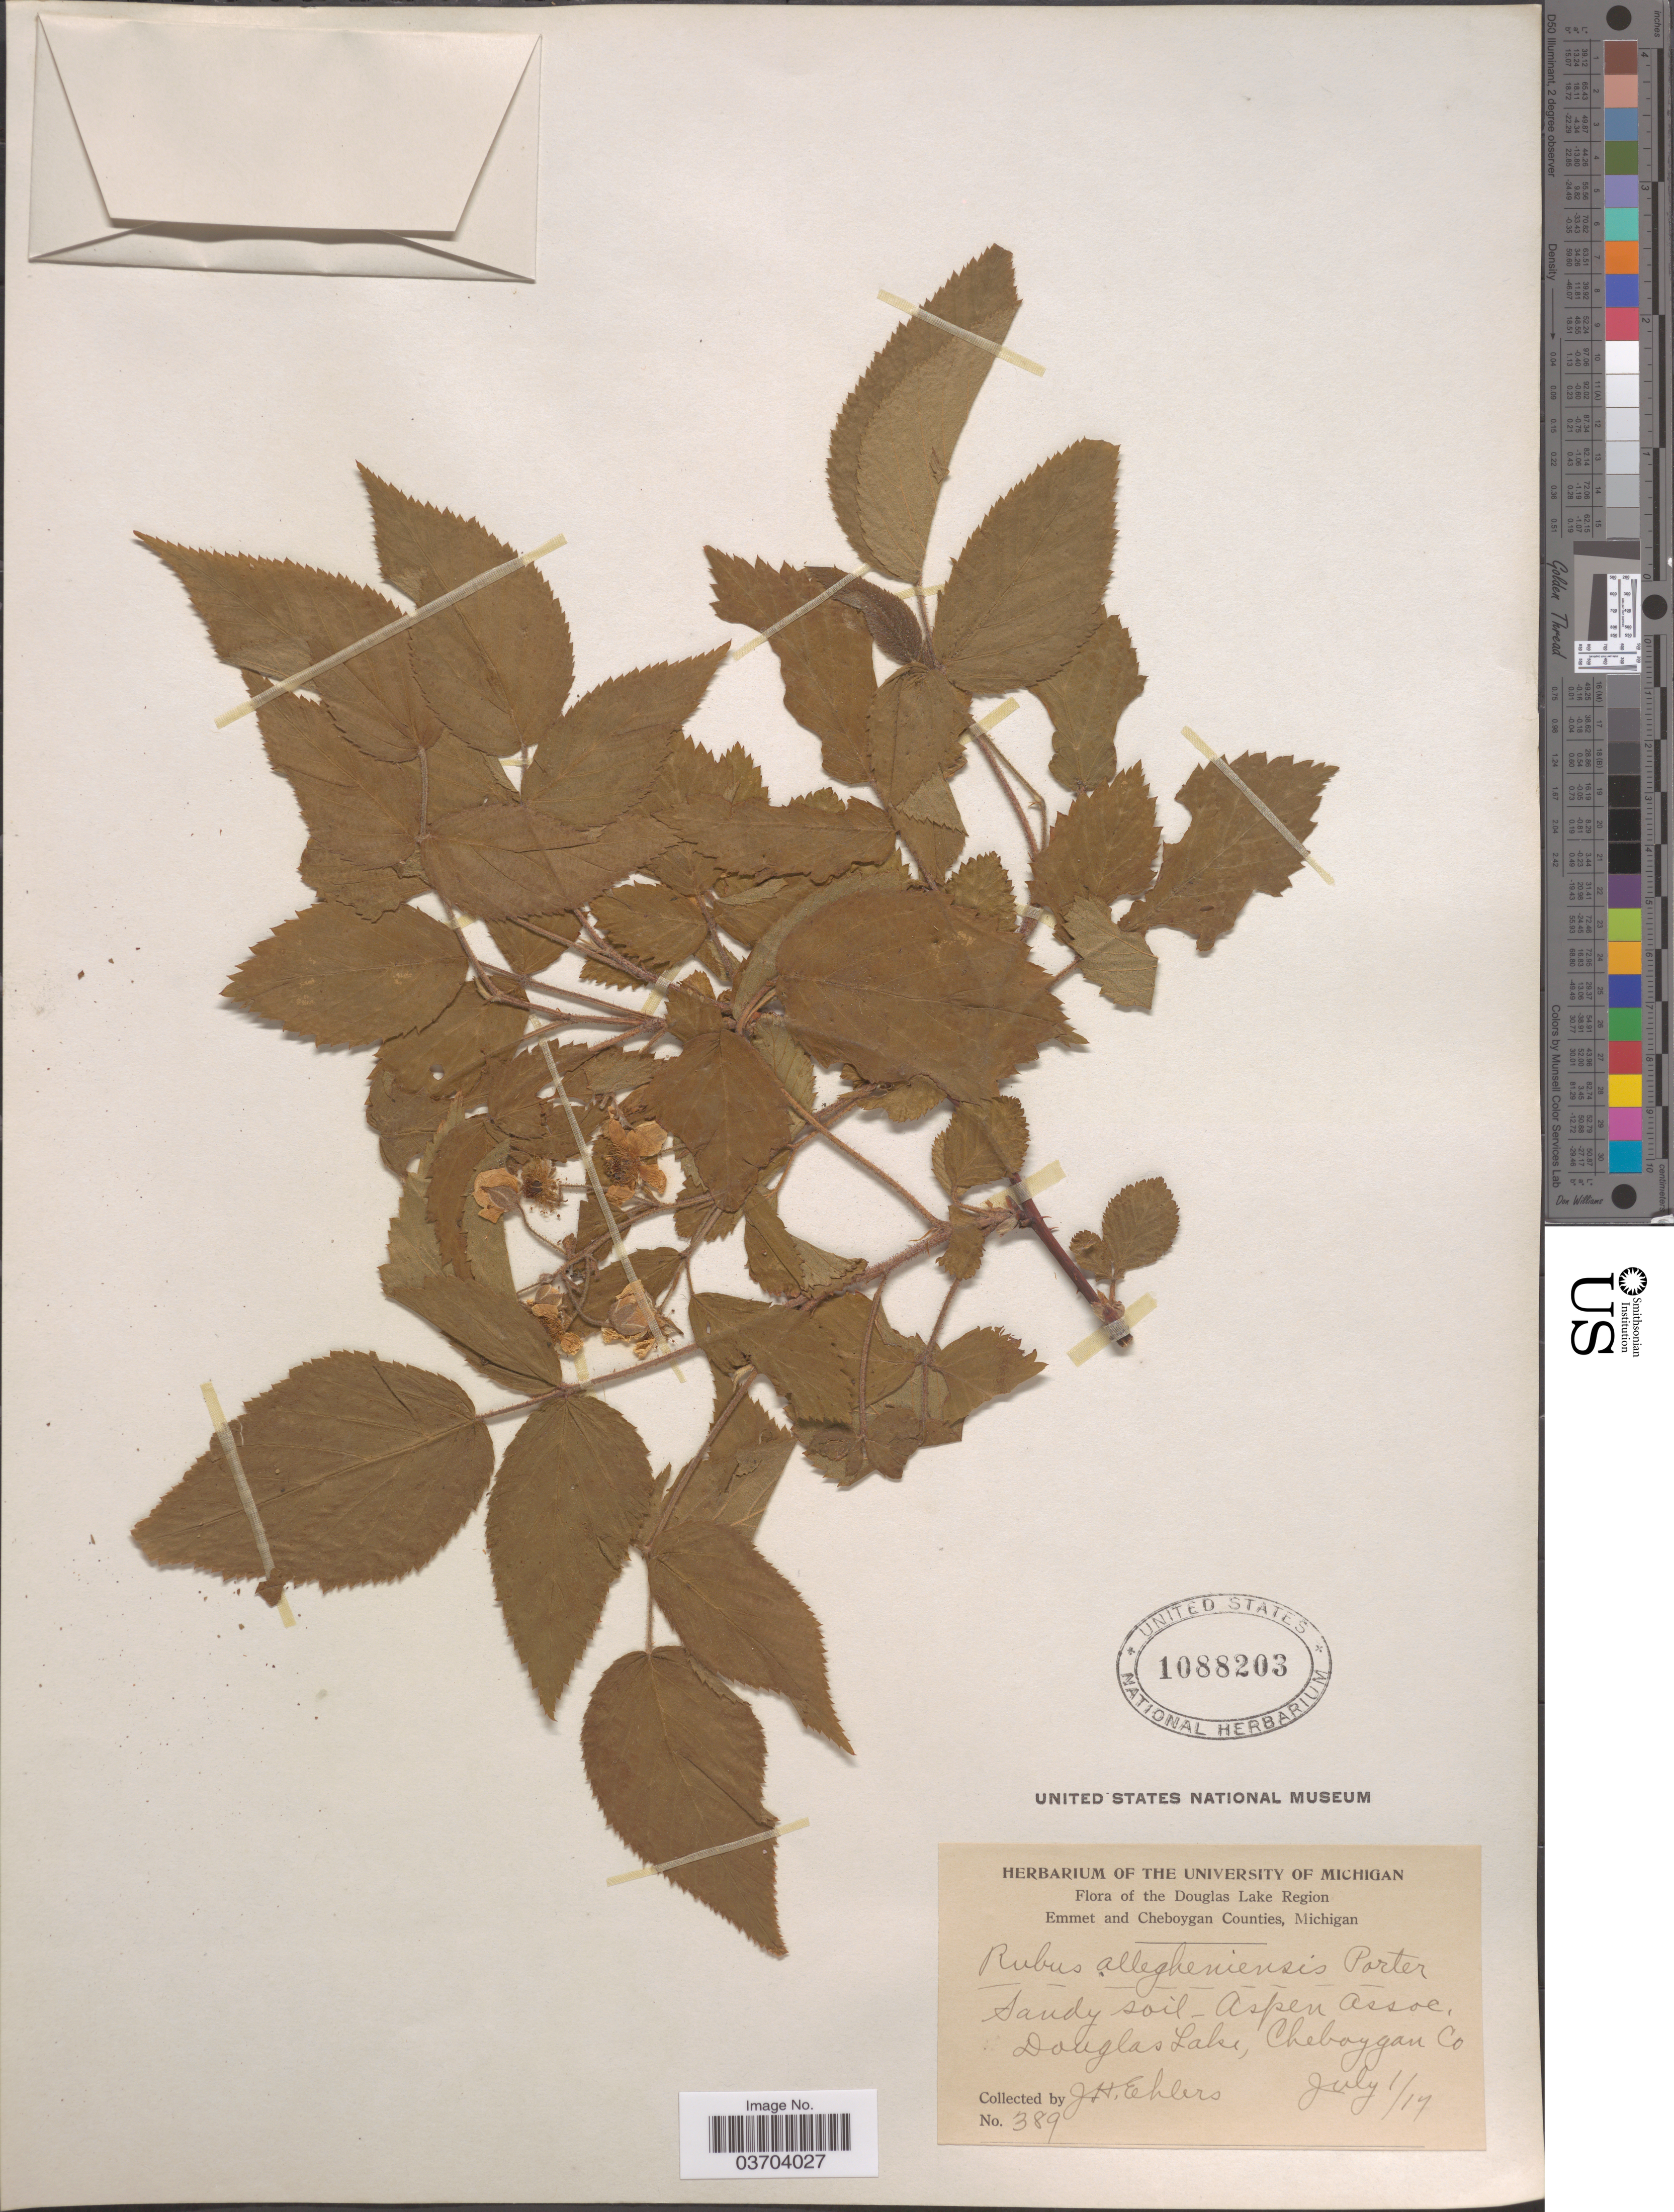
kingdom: Plantae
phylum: Tracheophyta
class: Magnoliopsida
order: Rosales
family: Rosaceae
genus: Rubus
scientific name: Rubus allegheniensis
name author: Porter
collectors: J. H. Ehlers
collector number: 389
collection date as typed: Transcribed d/m/y: 1/7/17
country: United States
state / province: Michigan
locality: The Douglas Lake Region. Aspen Assoc, Douglas Lake, Cheboygan Co.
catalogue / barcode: US 1088203